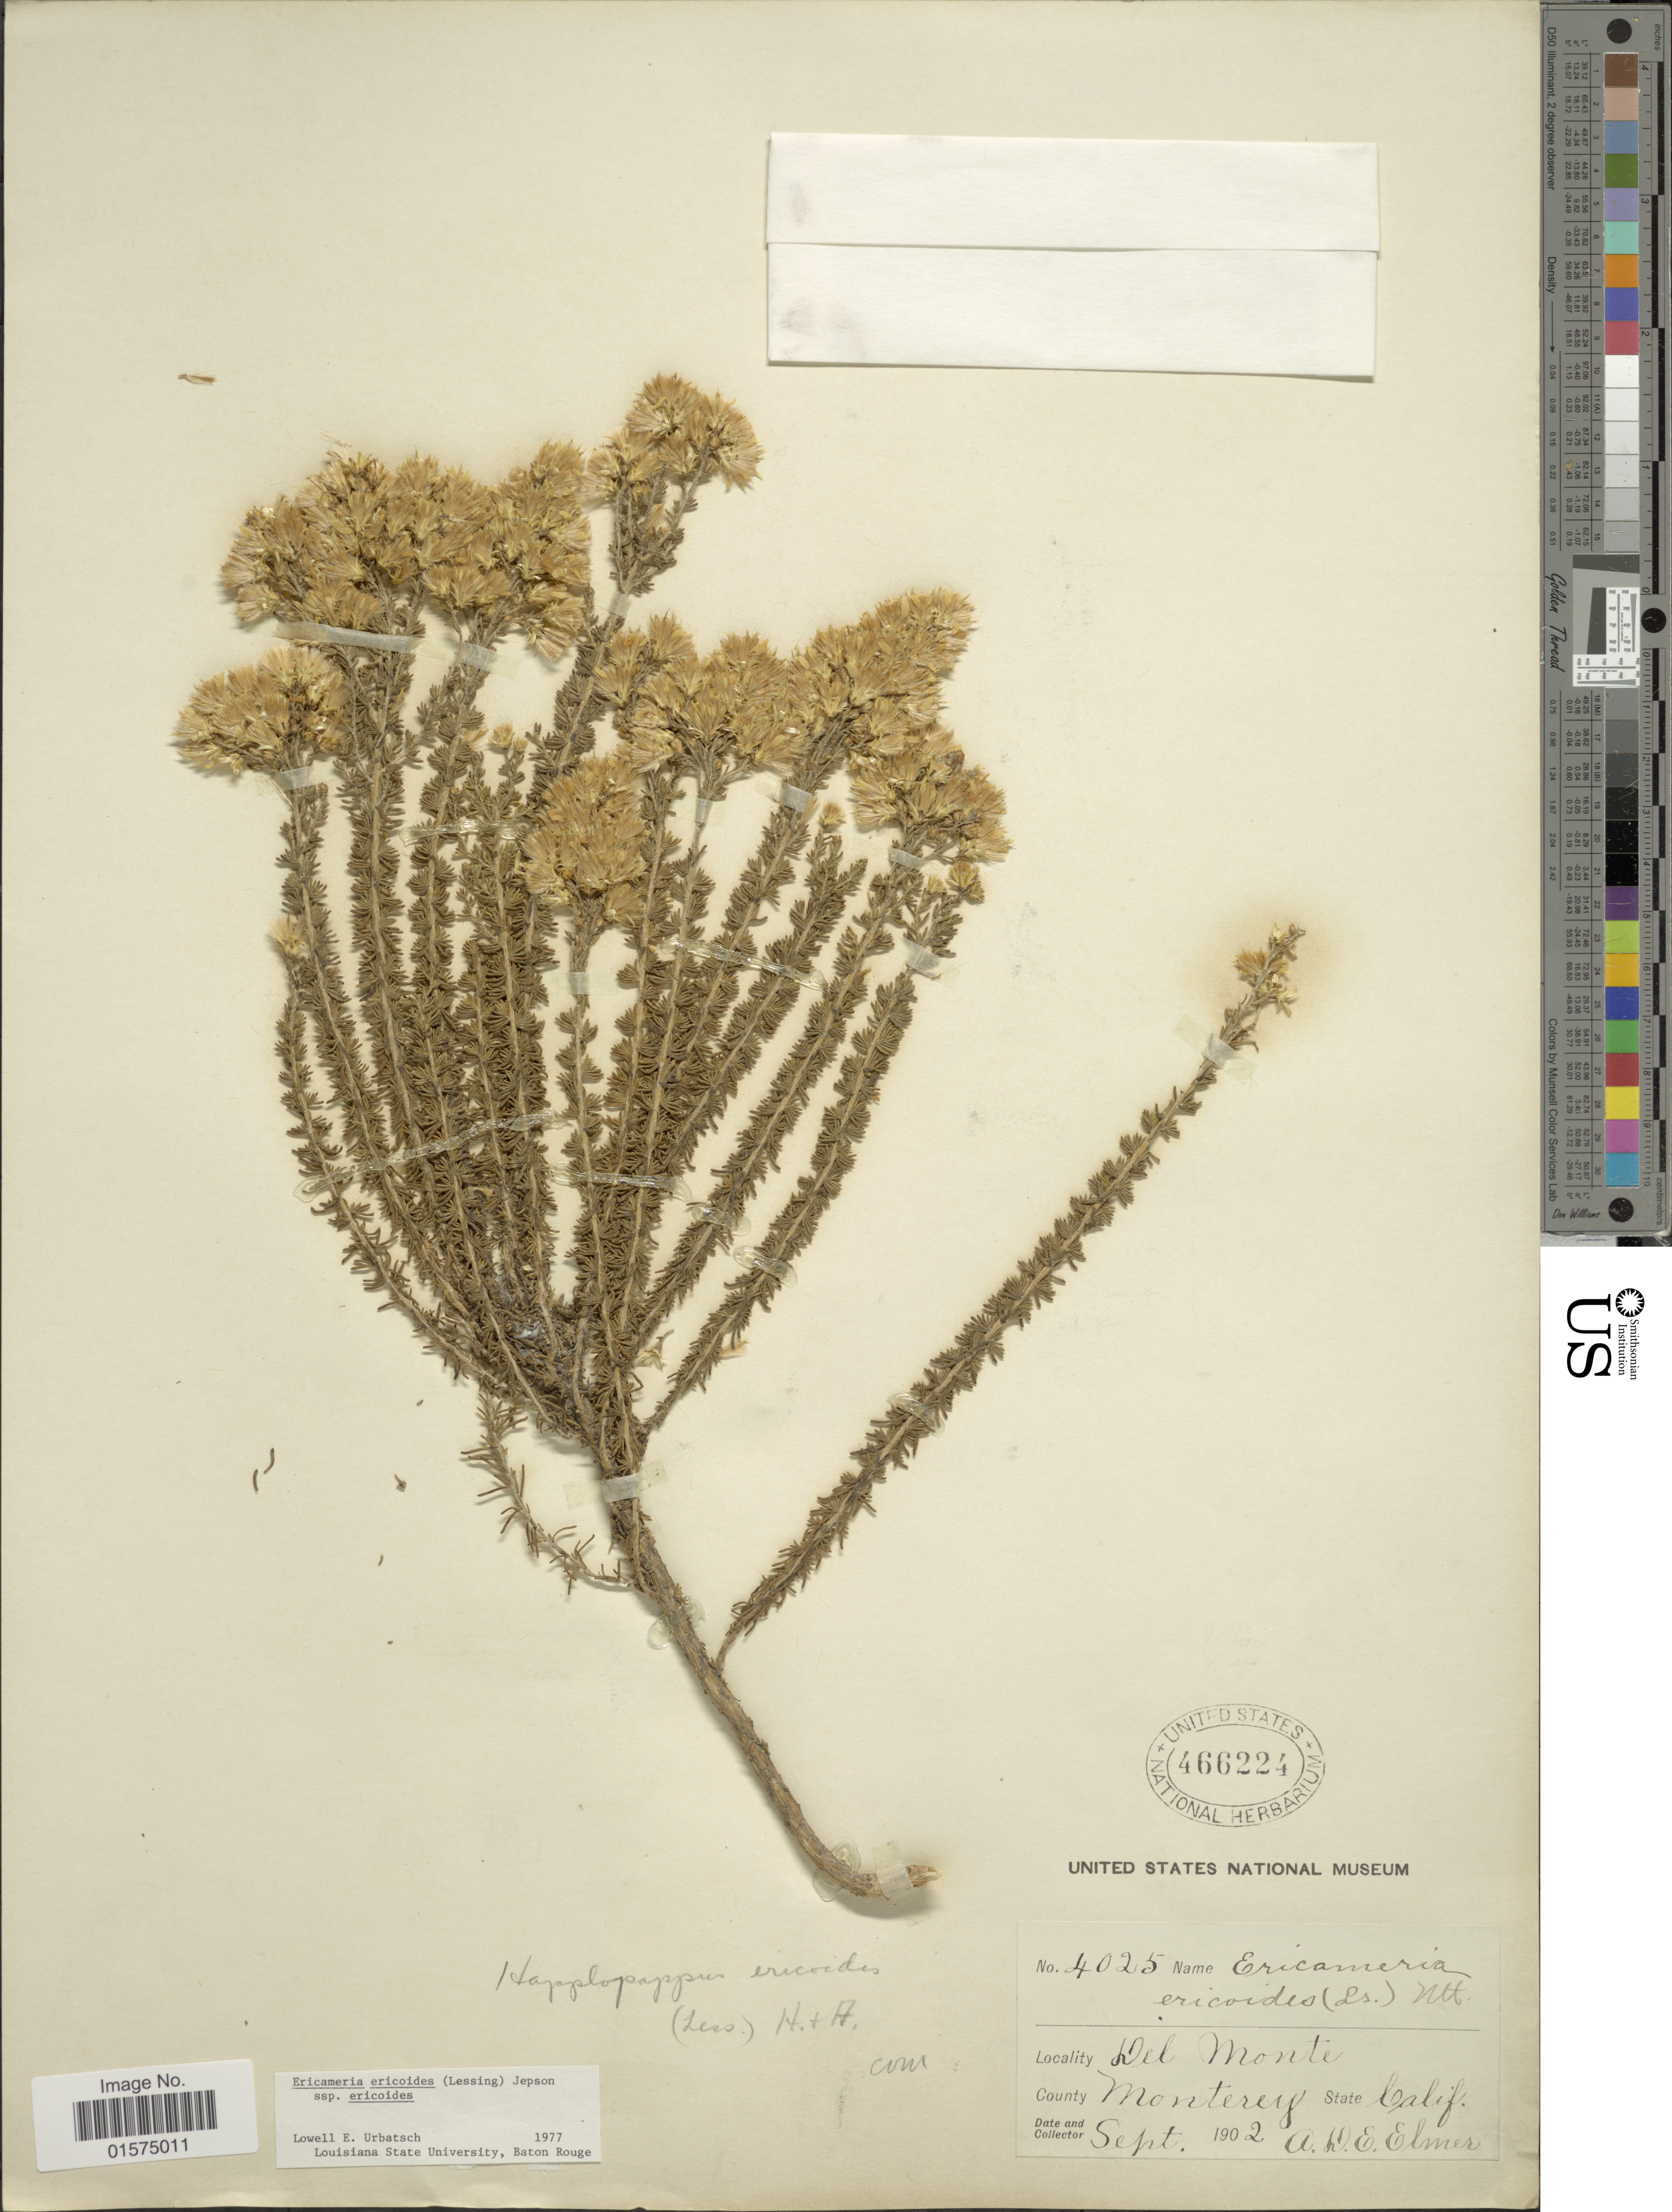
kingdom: Plantae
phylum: Tracheophyta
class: Magnoliopsida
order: Asterales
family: Asteraceae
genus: Ericameria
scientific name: Ericameria ericoides subsp. ericoides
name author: (Less.) Nutt. ex Jeps.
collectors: A. D. E. Elmer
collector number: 4025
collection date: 1902-09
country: United States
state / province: California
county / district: Monterey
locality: Del Monte. County Monterey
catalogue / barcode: US 466224